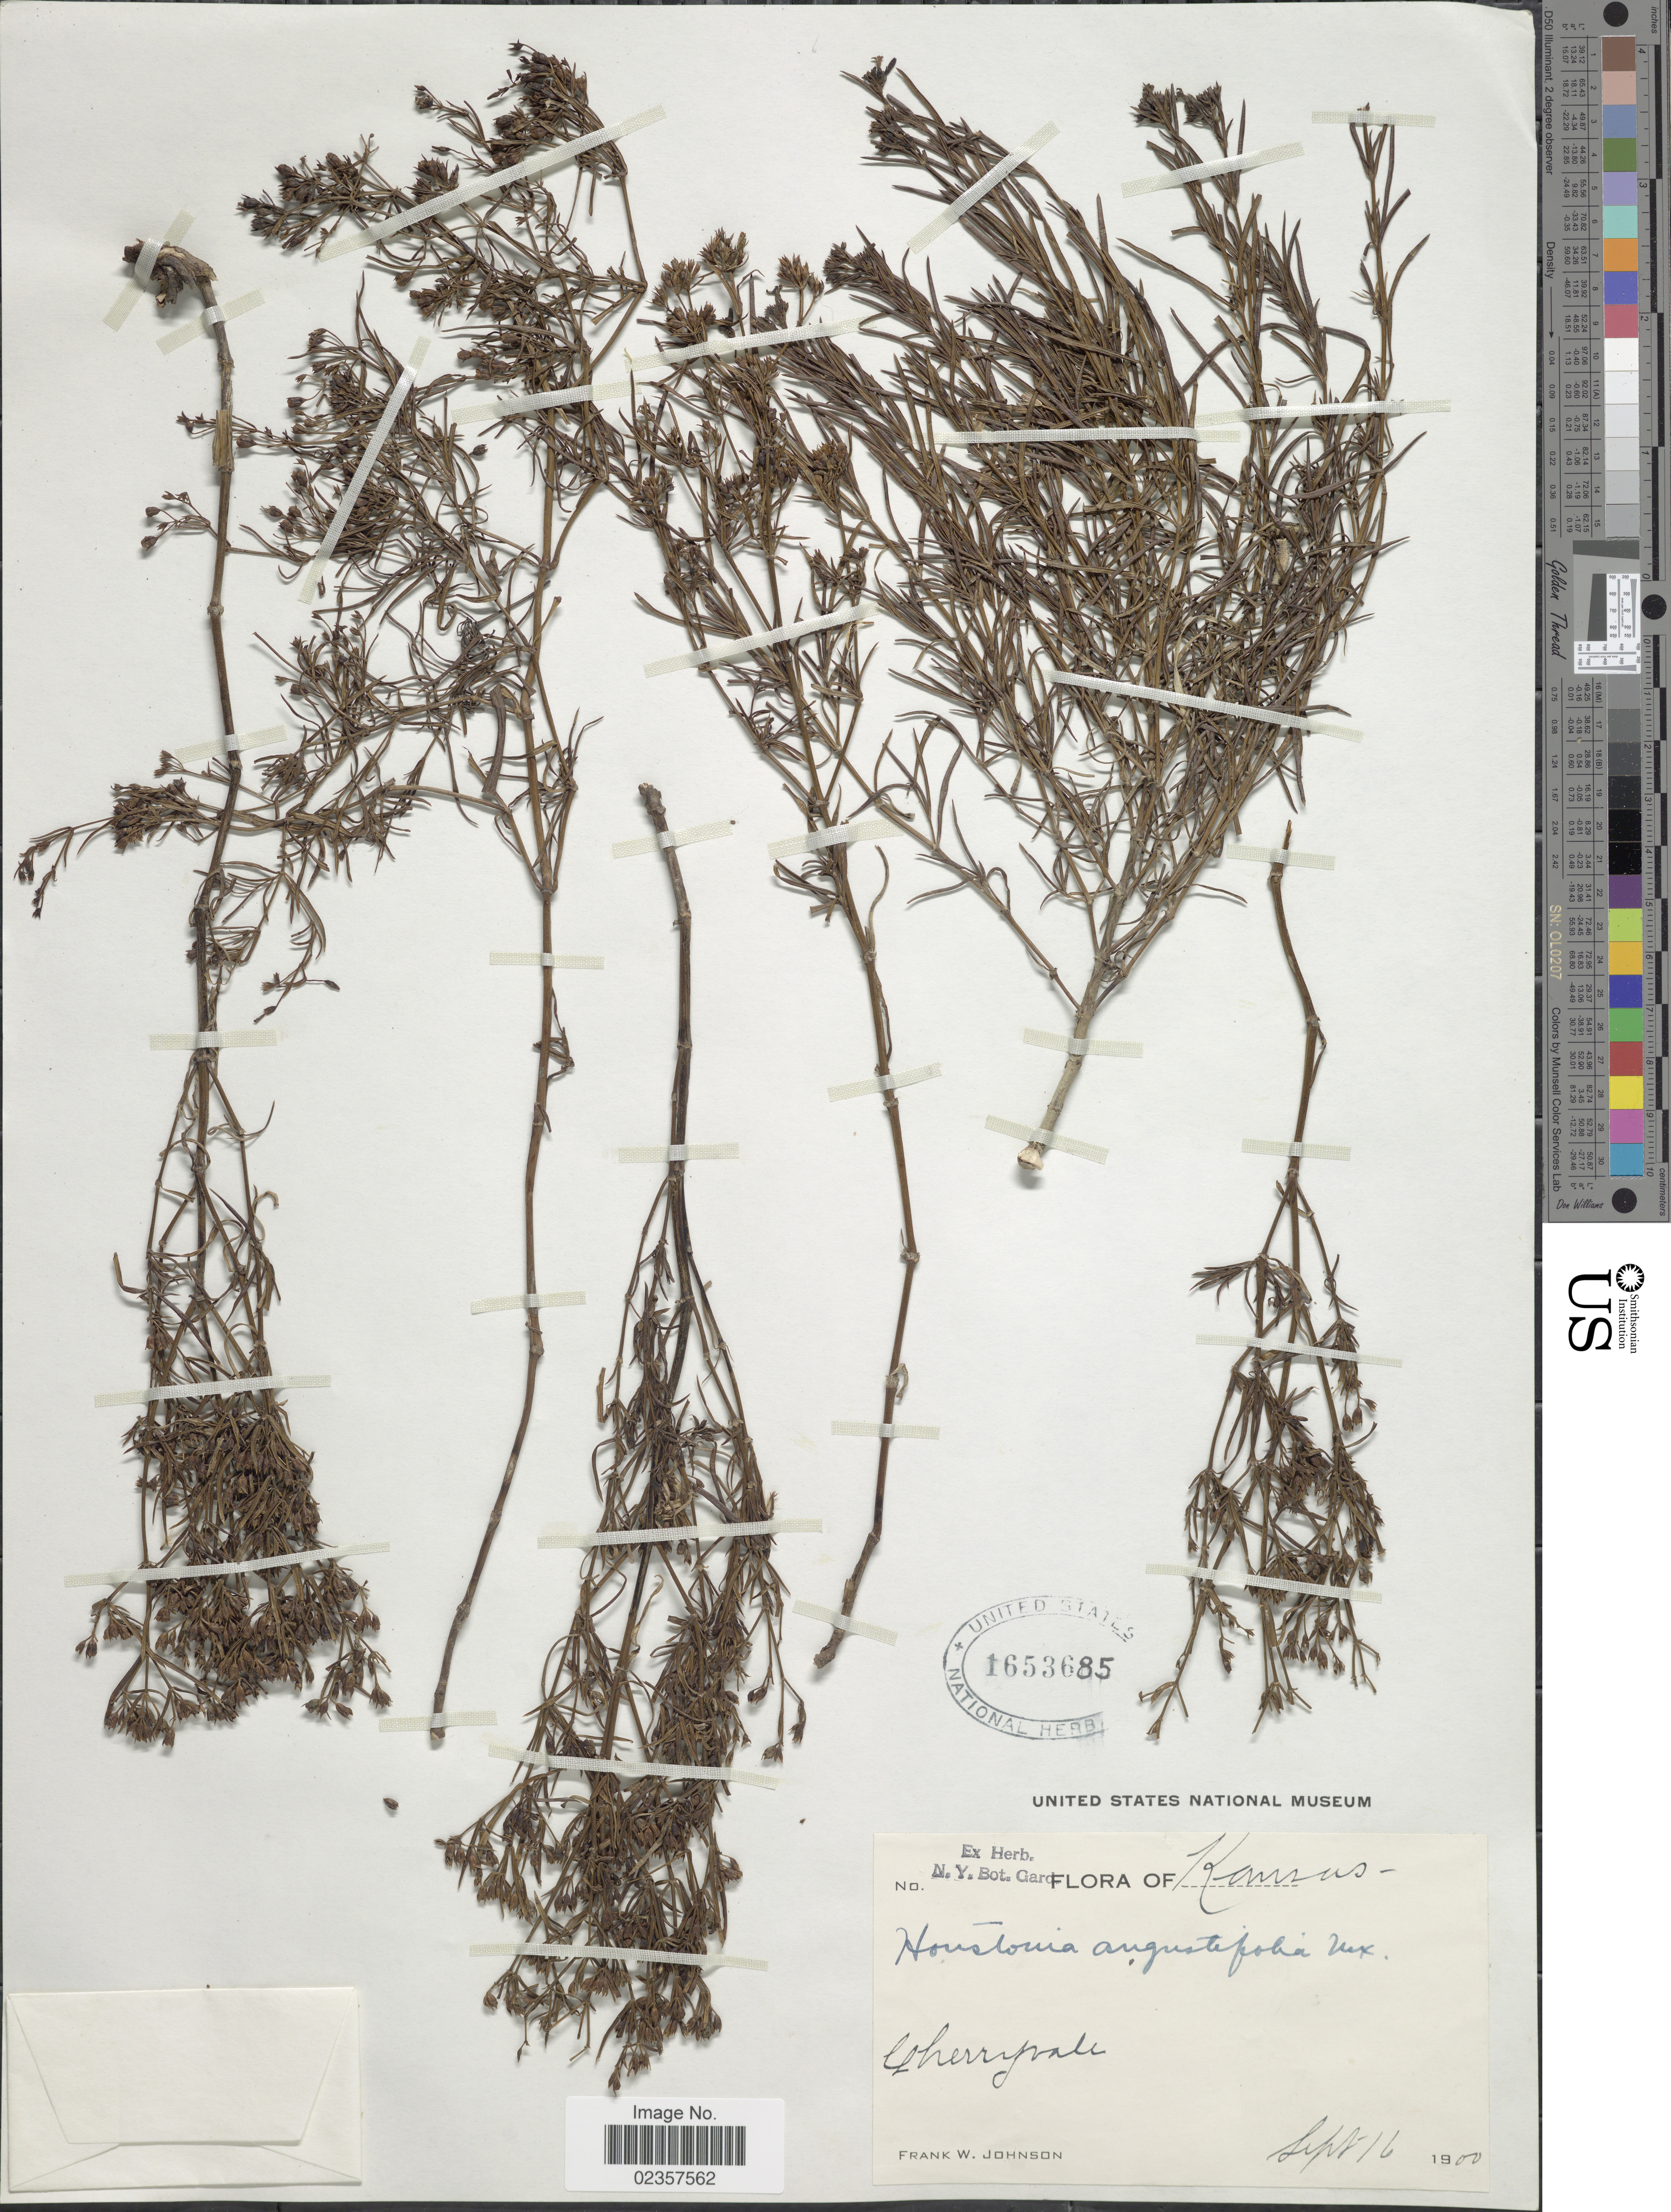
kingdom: Plantae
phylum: Tracheophyta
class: Magnoliopsida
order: Gentianales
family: Rubiaceae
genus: Houstonia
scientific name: Houstonia nigricans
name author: (Lam.) Fernald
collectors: F. W. Johnson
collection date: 1900-09-16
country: United States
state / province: Kansas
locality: Cherryvale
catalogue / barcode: US 1653685